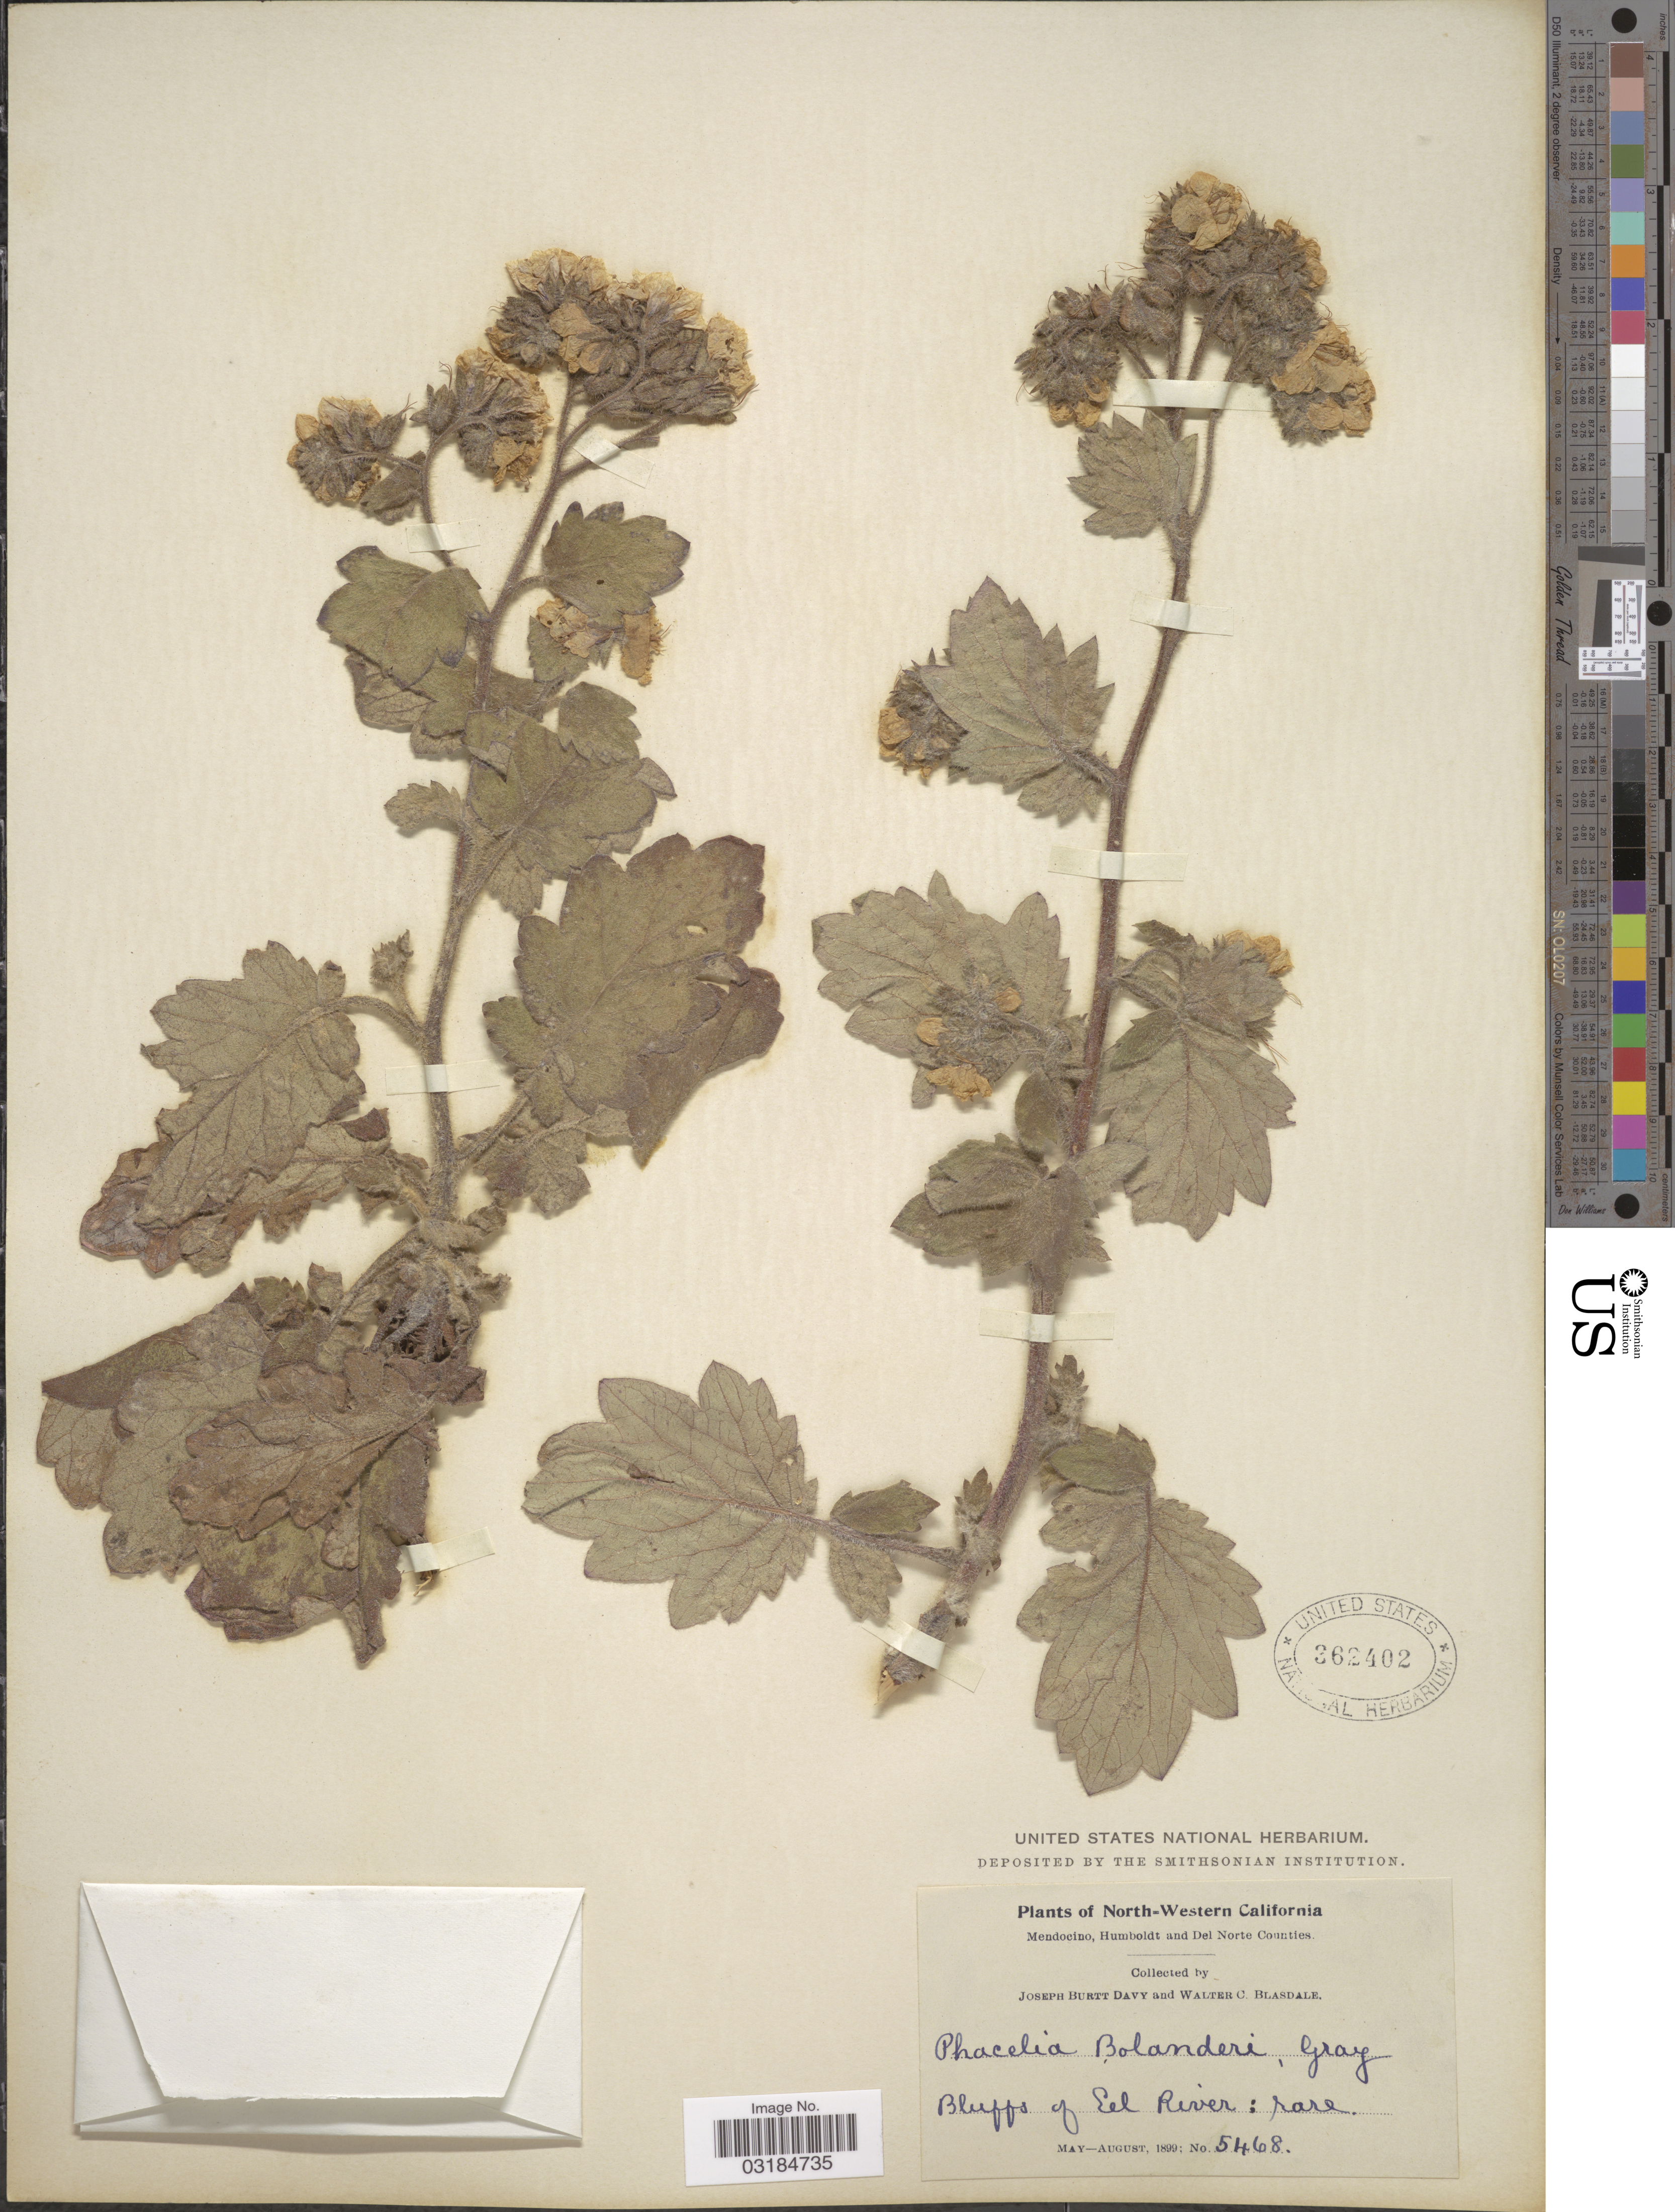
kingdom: Plantae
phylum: Tracheophyta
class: Magnoliopsida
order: Boraginales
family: Hydrophyllaceae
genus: Phacelia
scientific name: Phacelia bolanderi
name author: A. Gray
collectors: J. Burtt Davy & W. Blasdale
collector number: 5468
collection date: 1899-05/1899-08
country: United States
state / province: California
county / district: Mendocino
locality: North-Western California, Mendocino, Humboldt and Del Norte Counties, Bluffs of Eel River: rare.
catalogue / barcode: US 362402